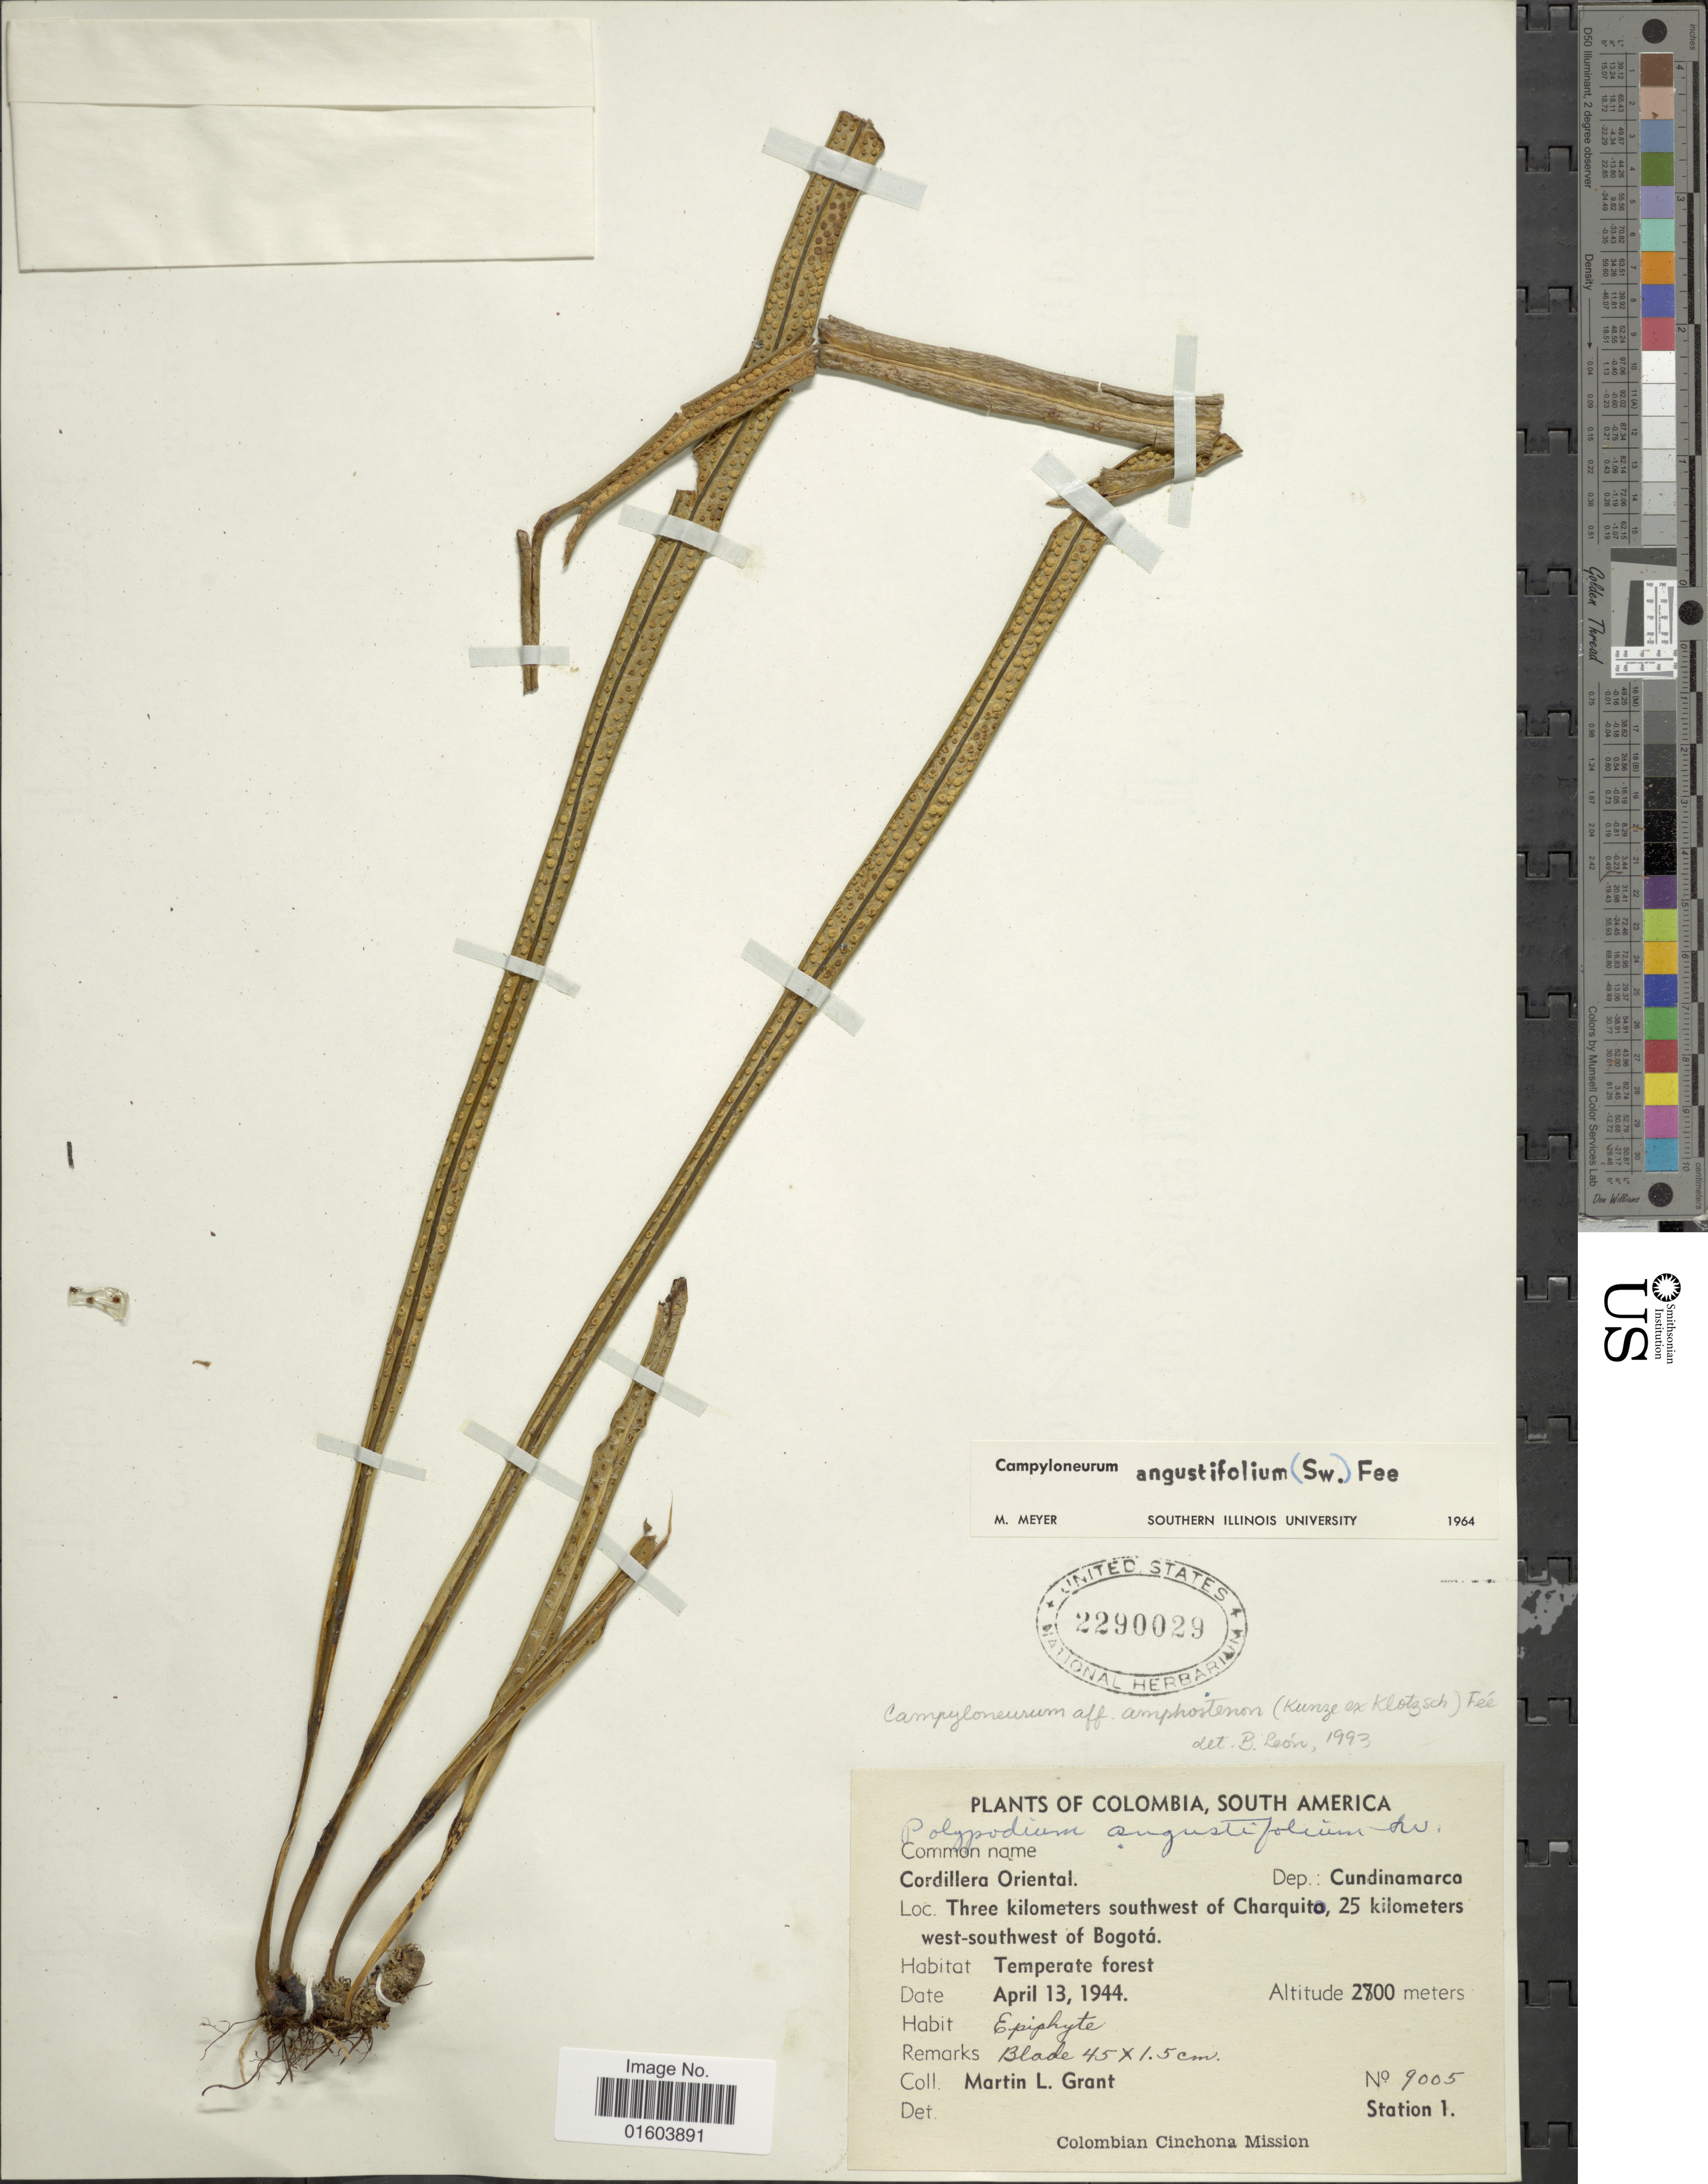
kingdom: Plantae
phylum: Tracheophyta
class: Polypodiopsida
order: Polypodiales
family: Polypodiaceae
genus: Campyloneurum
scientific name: Campyloneurum amphostenon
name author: (Kunze ex Klotzsch) Fée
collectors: M. L. Grant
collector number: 9005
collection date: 1944-04-13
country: Colombia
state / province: Cundinamarca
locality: Colombia, South America, Cordillera Oriental, Dep.: Cundinamarca,Three kilometers southwest of Charquito, 25 kilometers, west-southwest of Bogoto.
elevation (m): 2800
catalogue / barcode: US 2290029